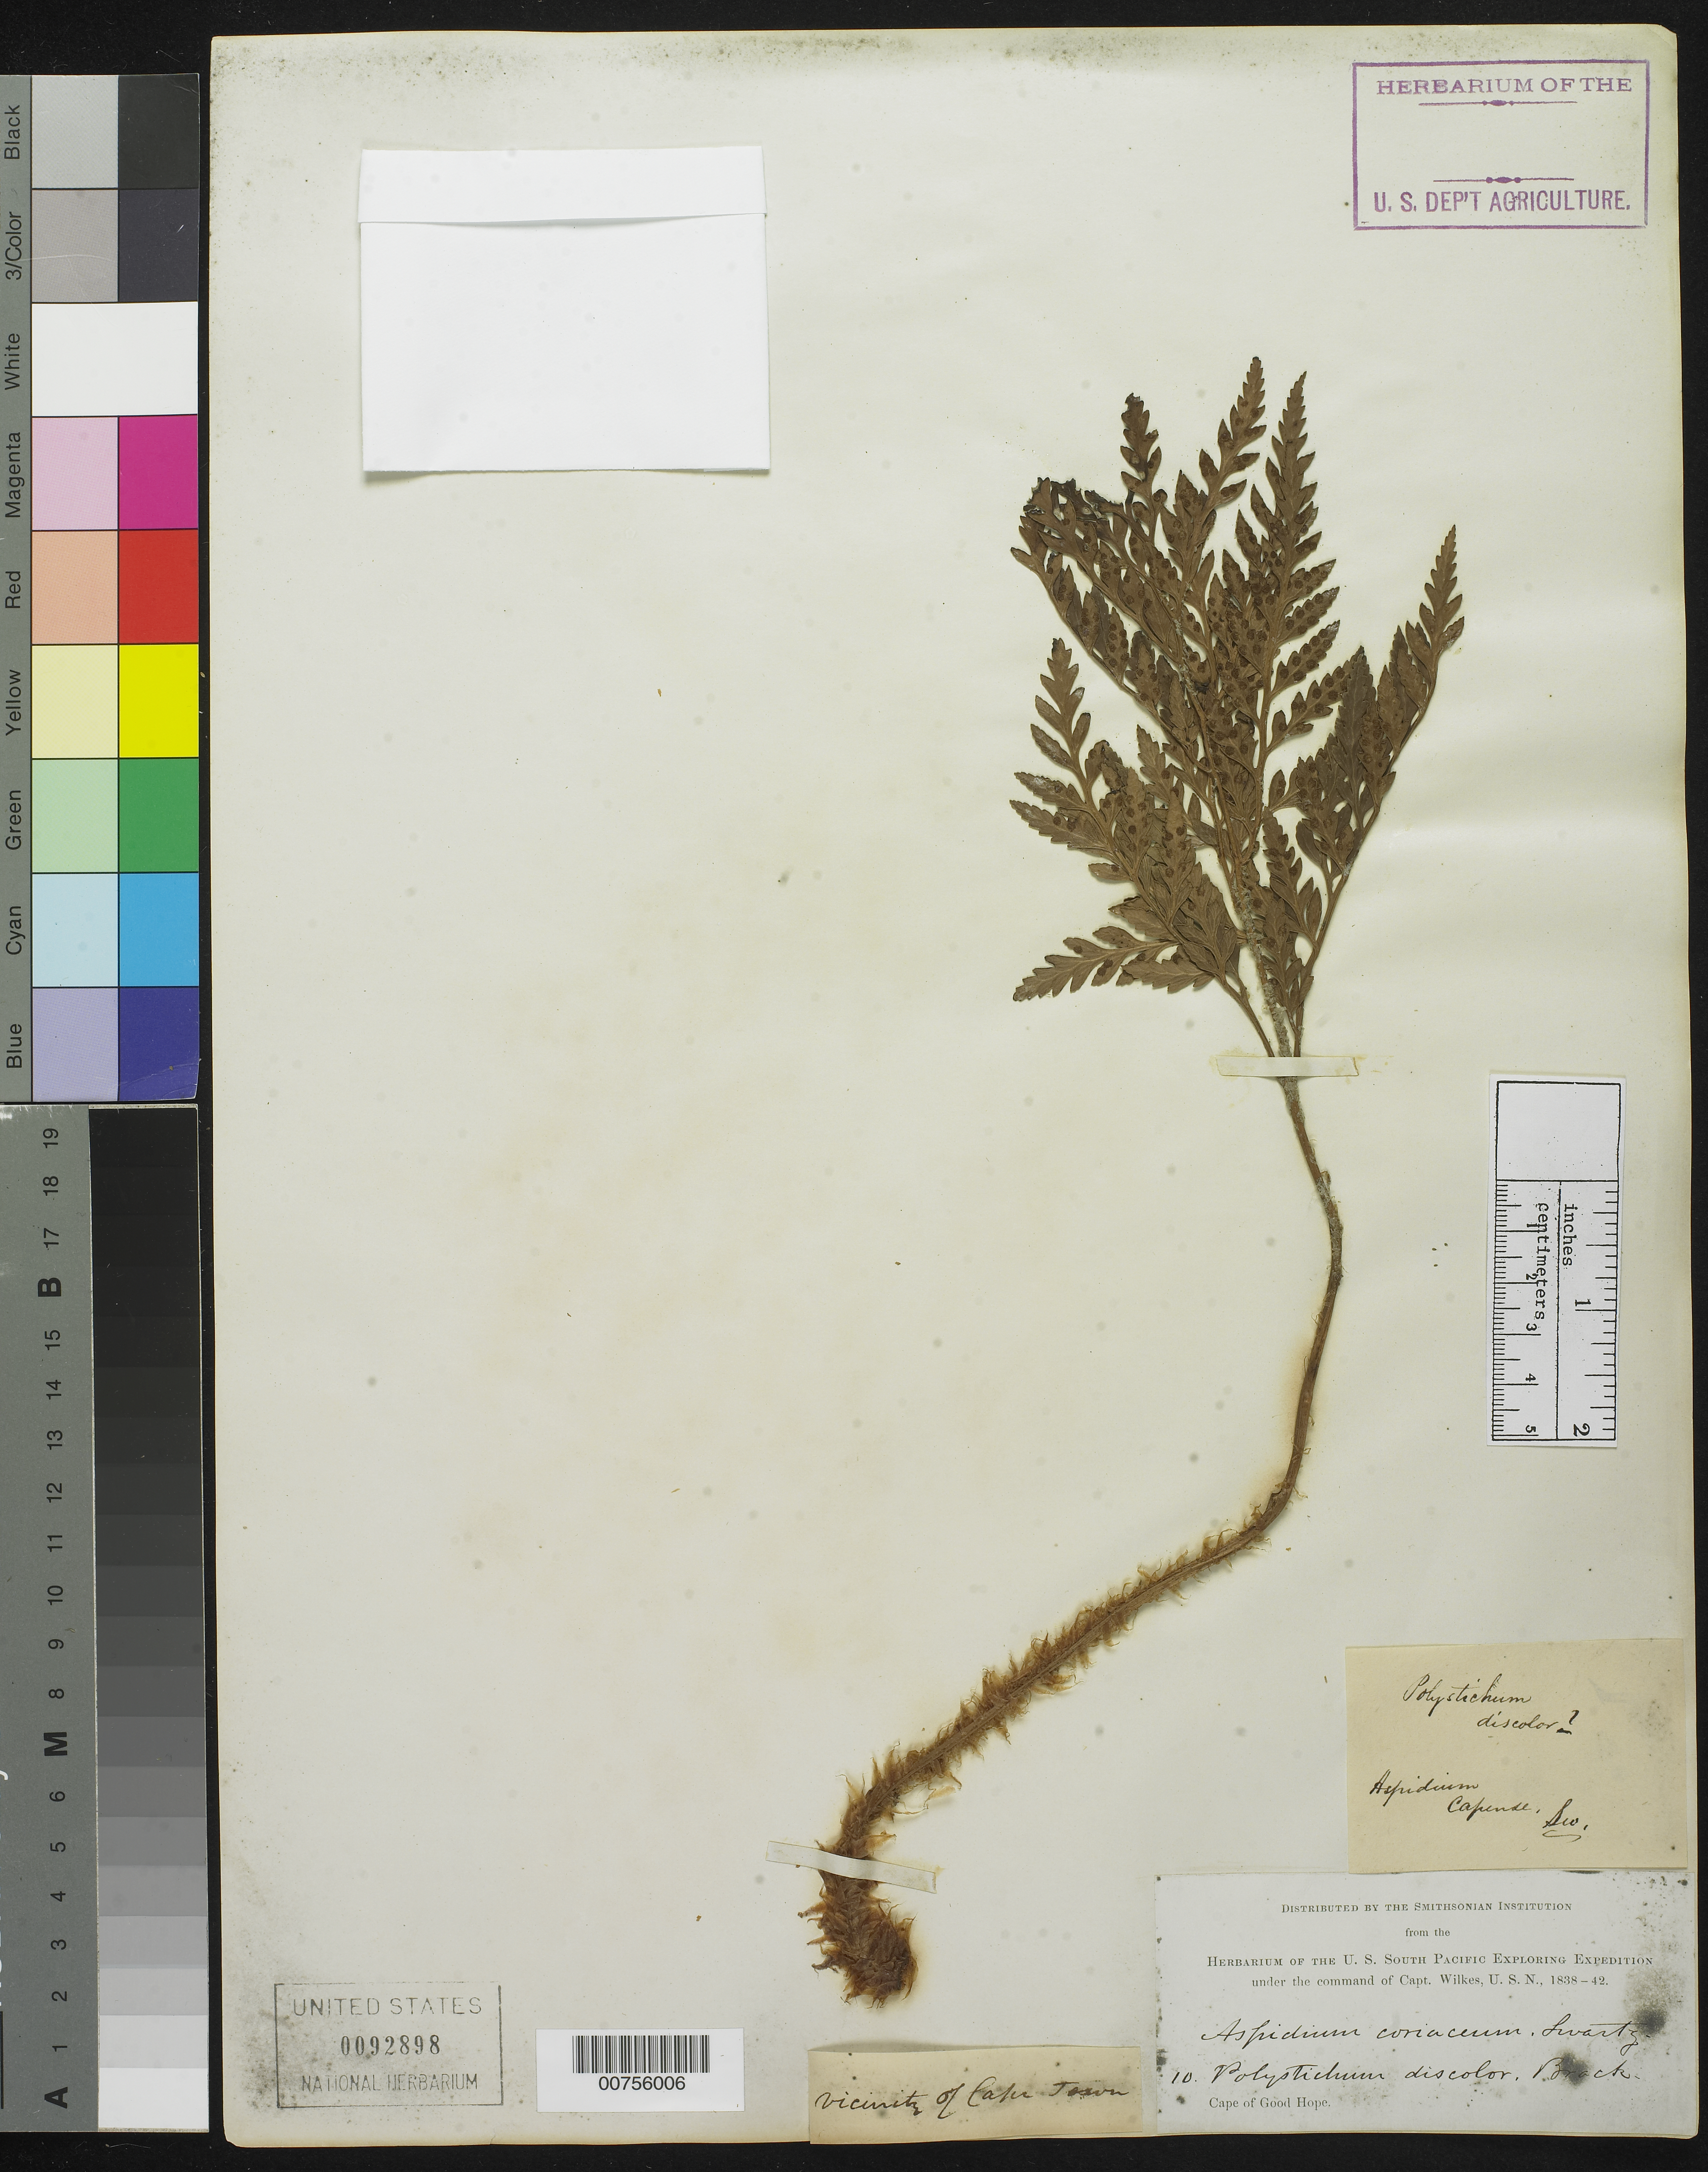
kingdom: Plantae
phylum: Tracheophyta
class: Polypodiopsida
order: Polypodiales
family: Dryopteridaceae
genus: Rumohra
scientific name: Rumohra adiantiformis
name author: (G. Forst.) Ching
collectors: Wilkes Explor. Exped.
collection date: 1838/1842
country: South Africa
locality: Cape of Good Hope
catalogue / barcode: US 92898